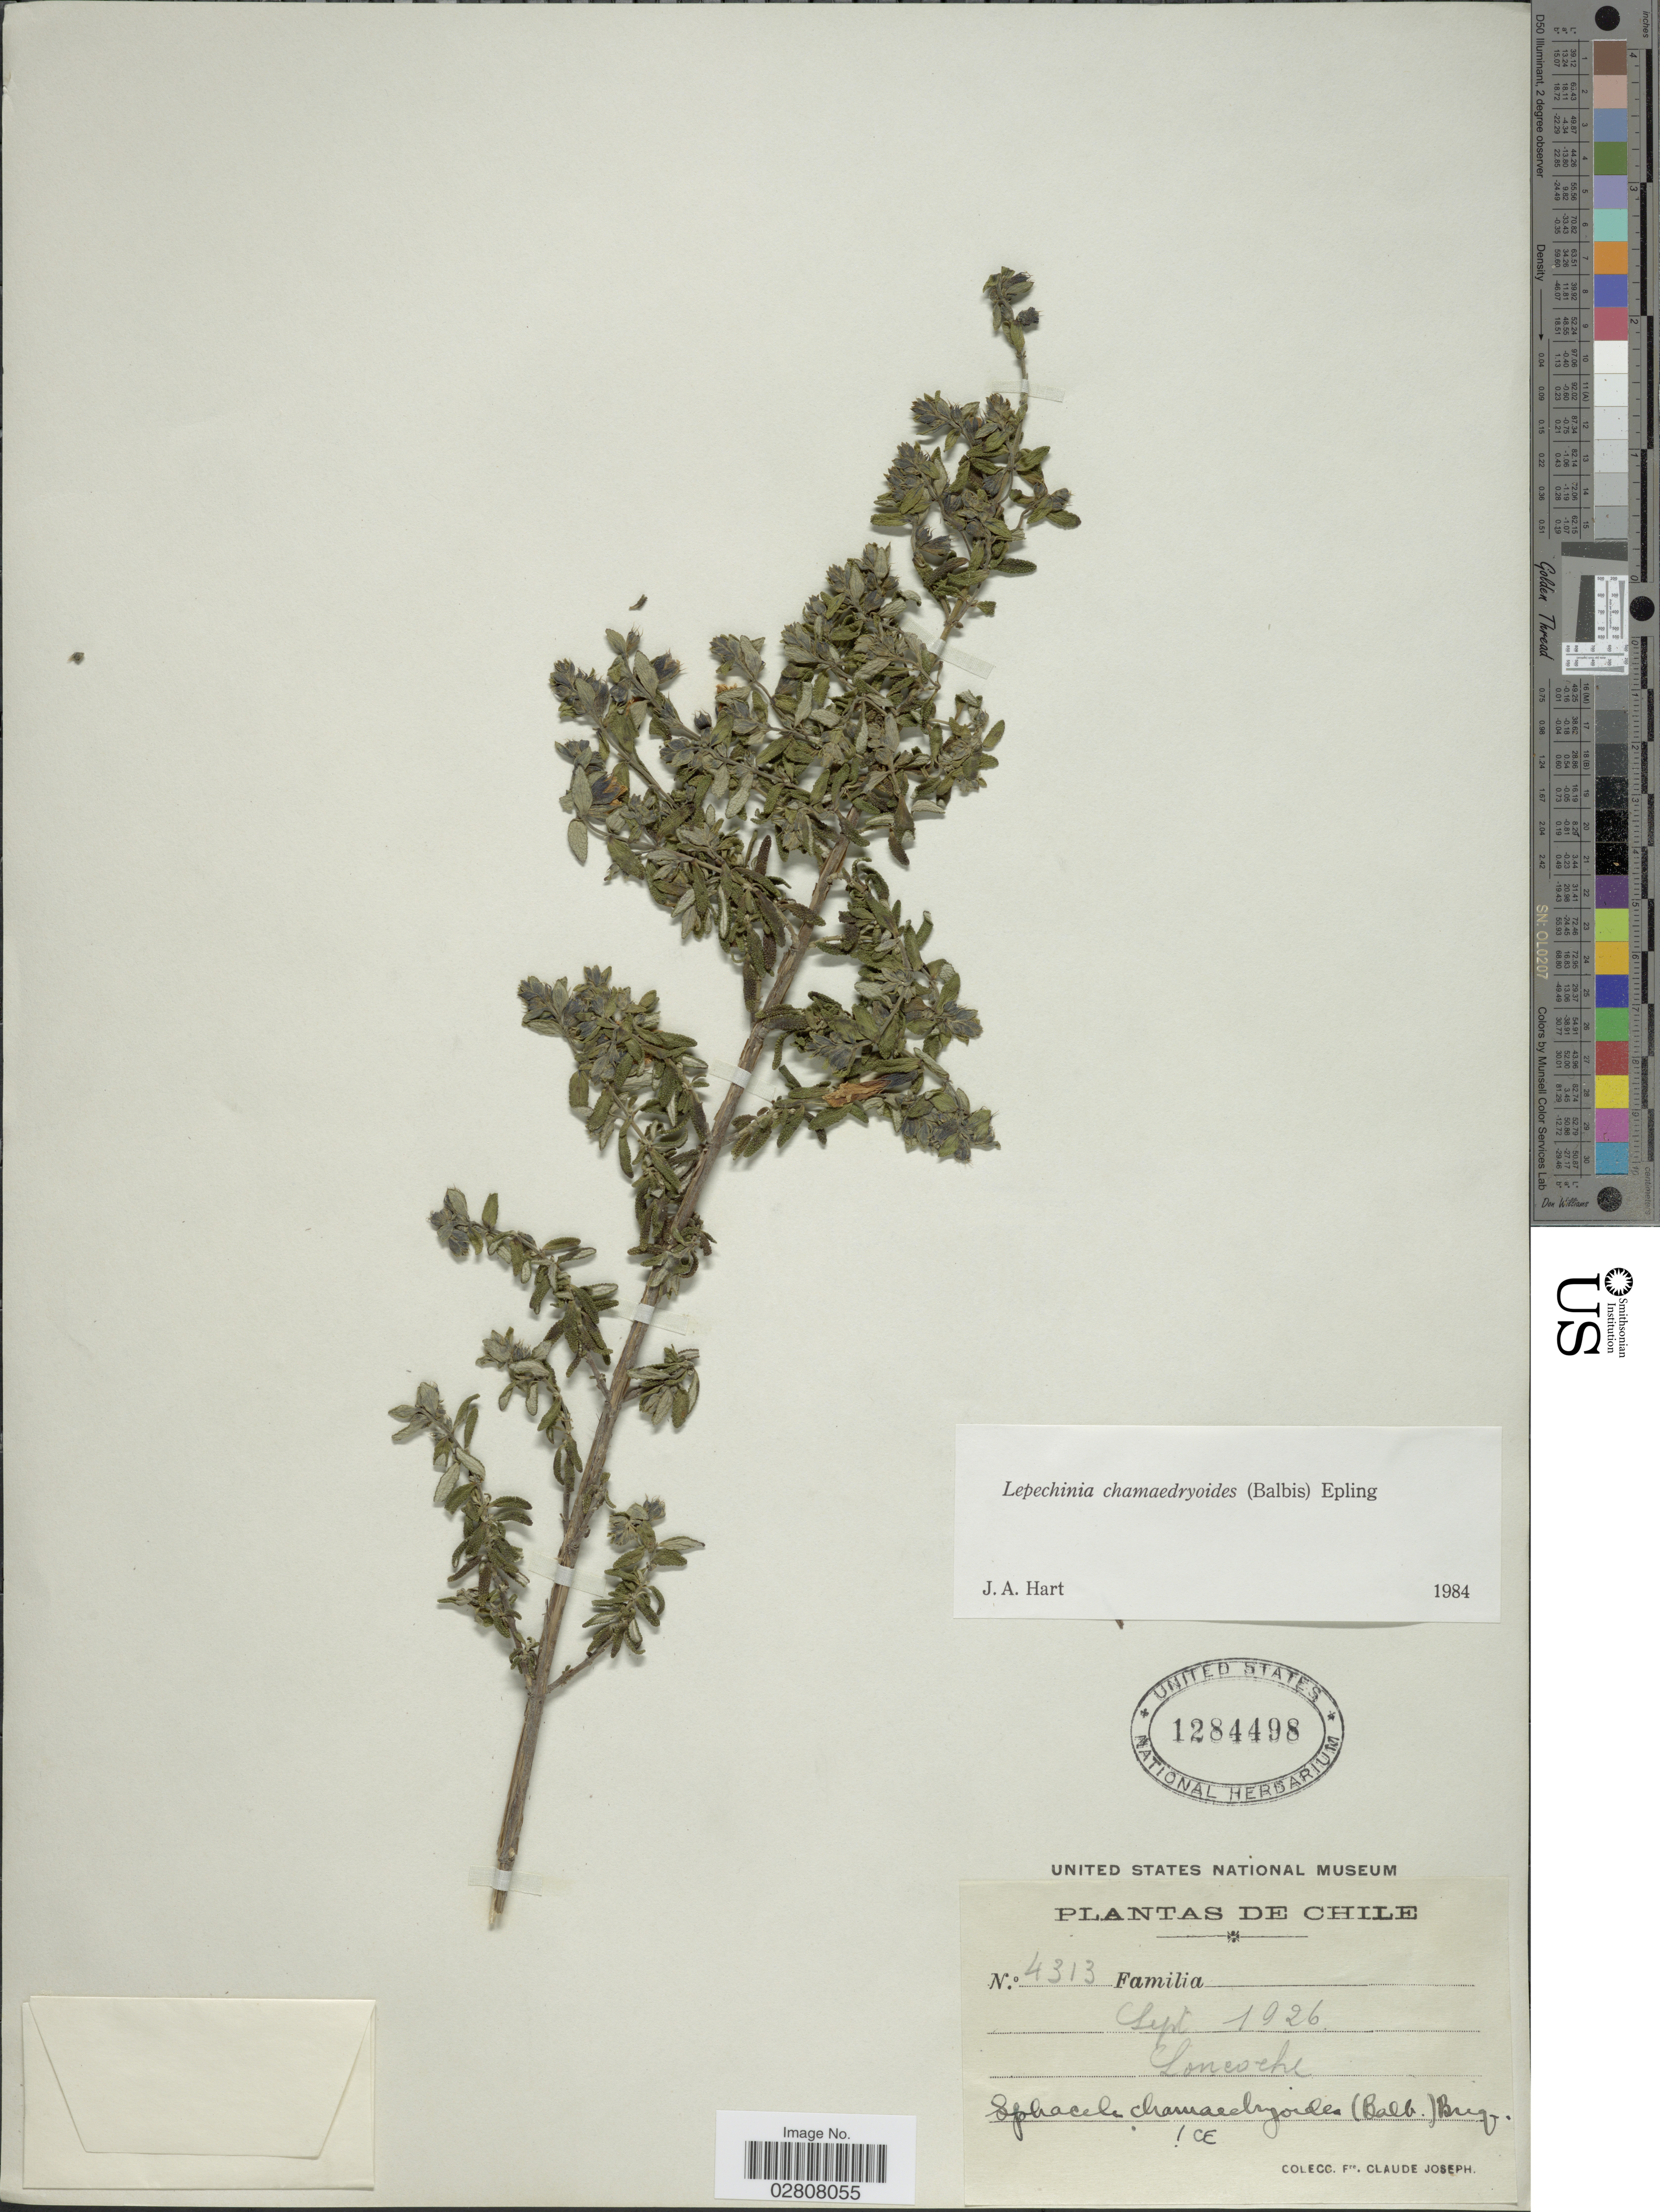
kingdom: Plantae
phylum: Tracheophyta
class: Magnoliopsida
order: Lamiales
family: Lamiaceae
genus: Lepechinia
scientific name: Lepechinia chamaedryoides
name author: (Balb.) Epling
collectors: Bro. Claude-Joseph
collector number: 4313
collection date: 1926-09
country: Chile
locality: Loncoche.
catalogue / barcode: US 1284498